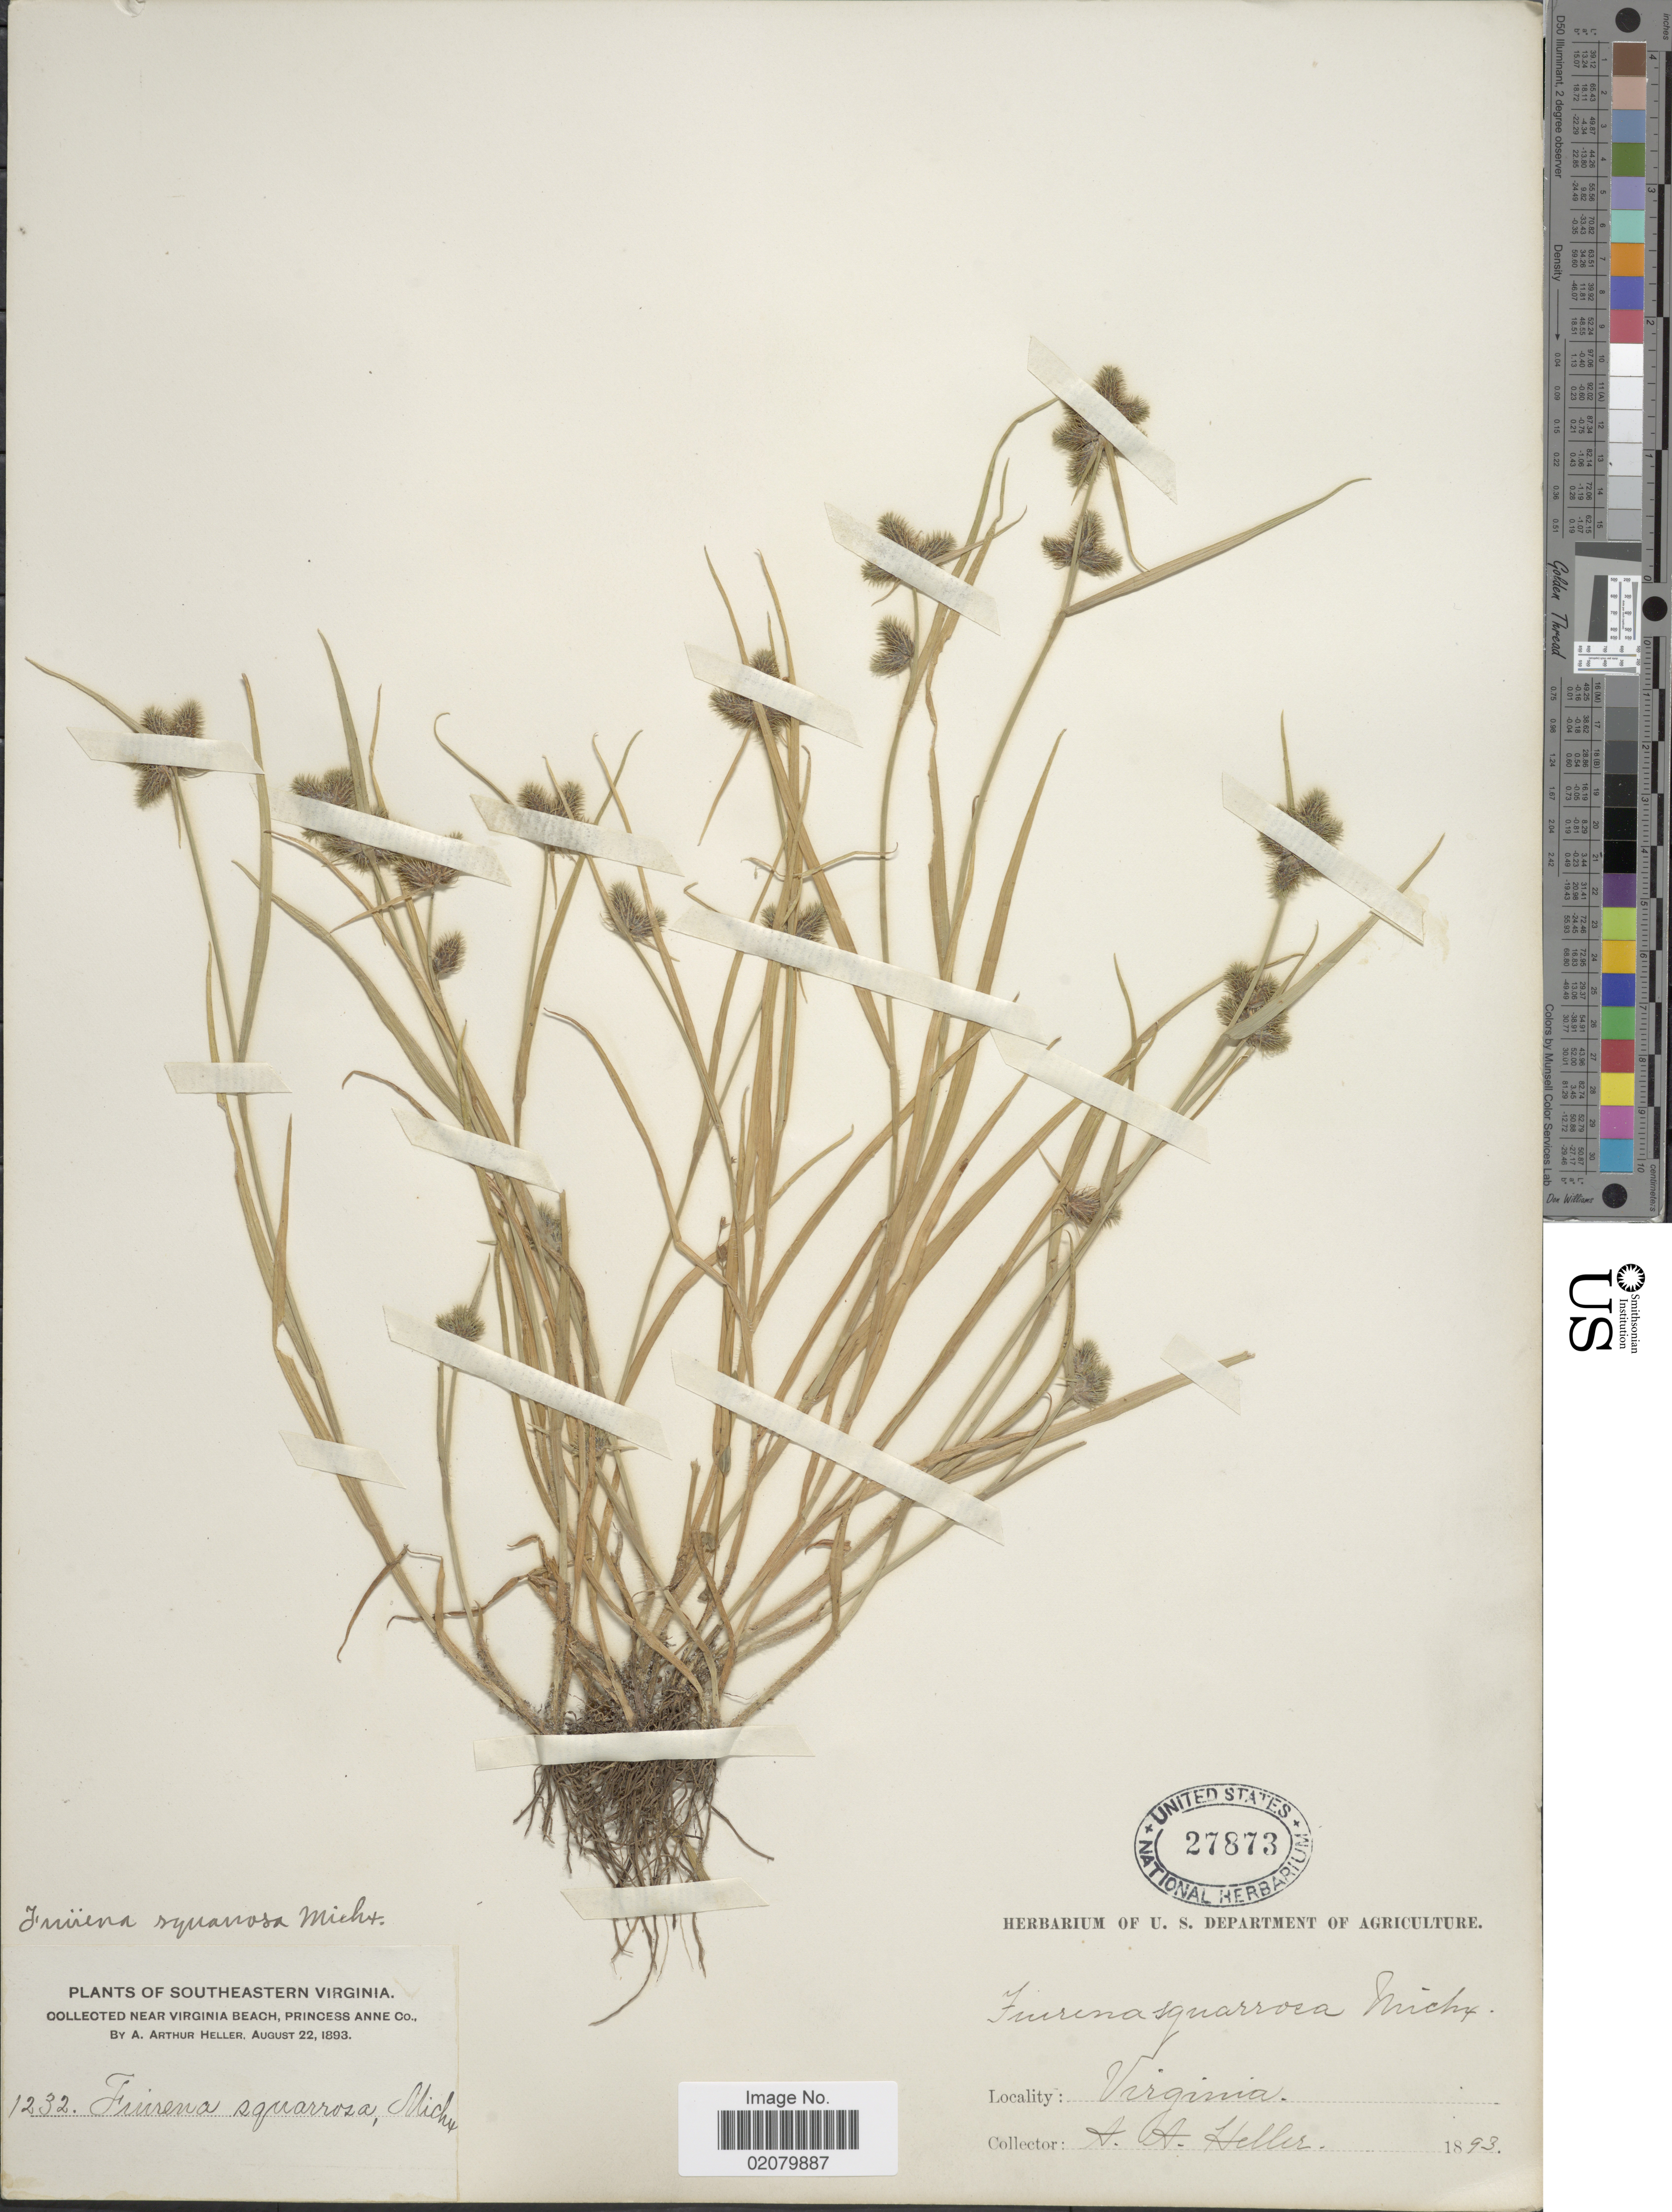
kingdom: Plantae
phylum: Tracheophyta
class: Liliopsida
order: Poales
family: Cyperaceae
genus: Fuirena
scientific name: Fuirena squarrosa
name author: Michx.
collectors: A. A. Heller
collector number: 1232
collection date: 1893-08-22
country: United States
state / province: Virginia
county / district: City of Virginia Beach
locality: Southeastern Virginia, near Virginia Beach, Princess Anne (=historic county name) County.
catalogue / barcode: US 27873